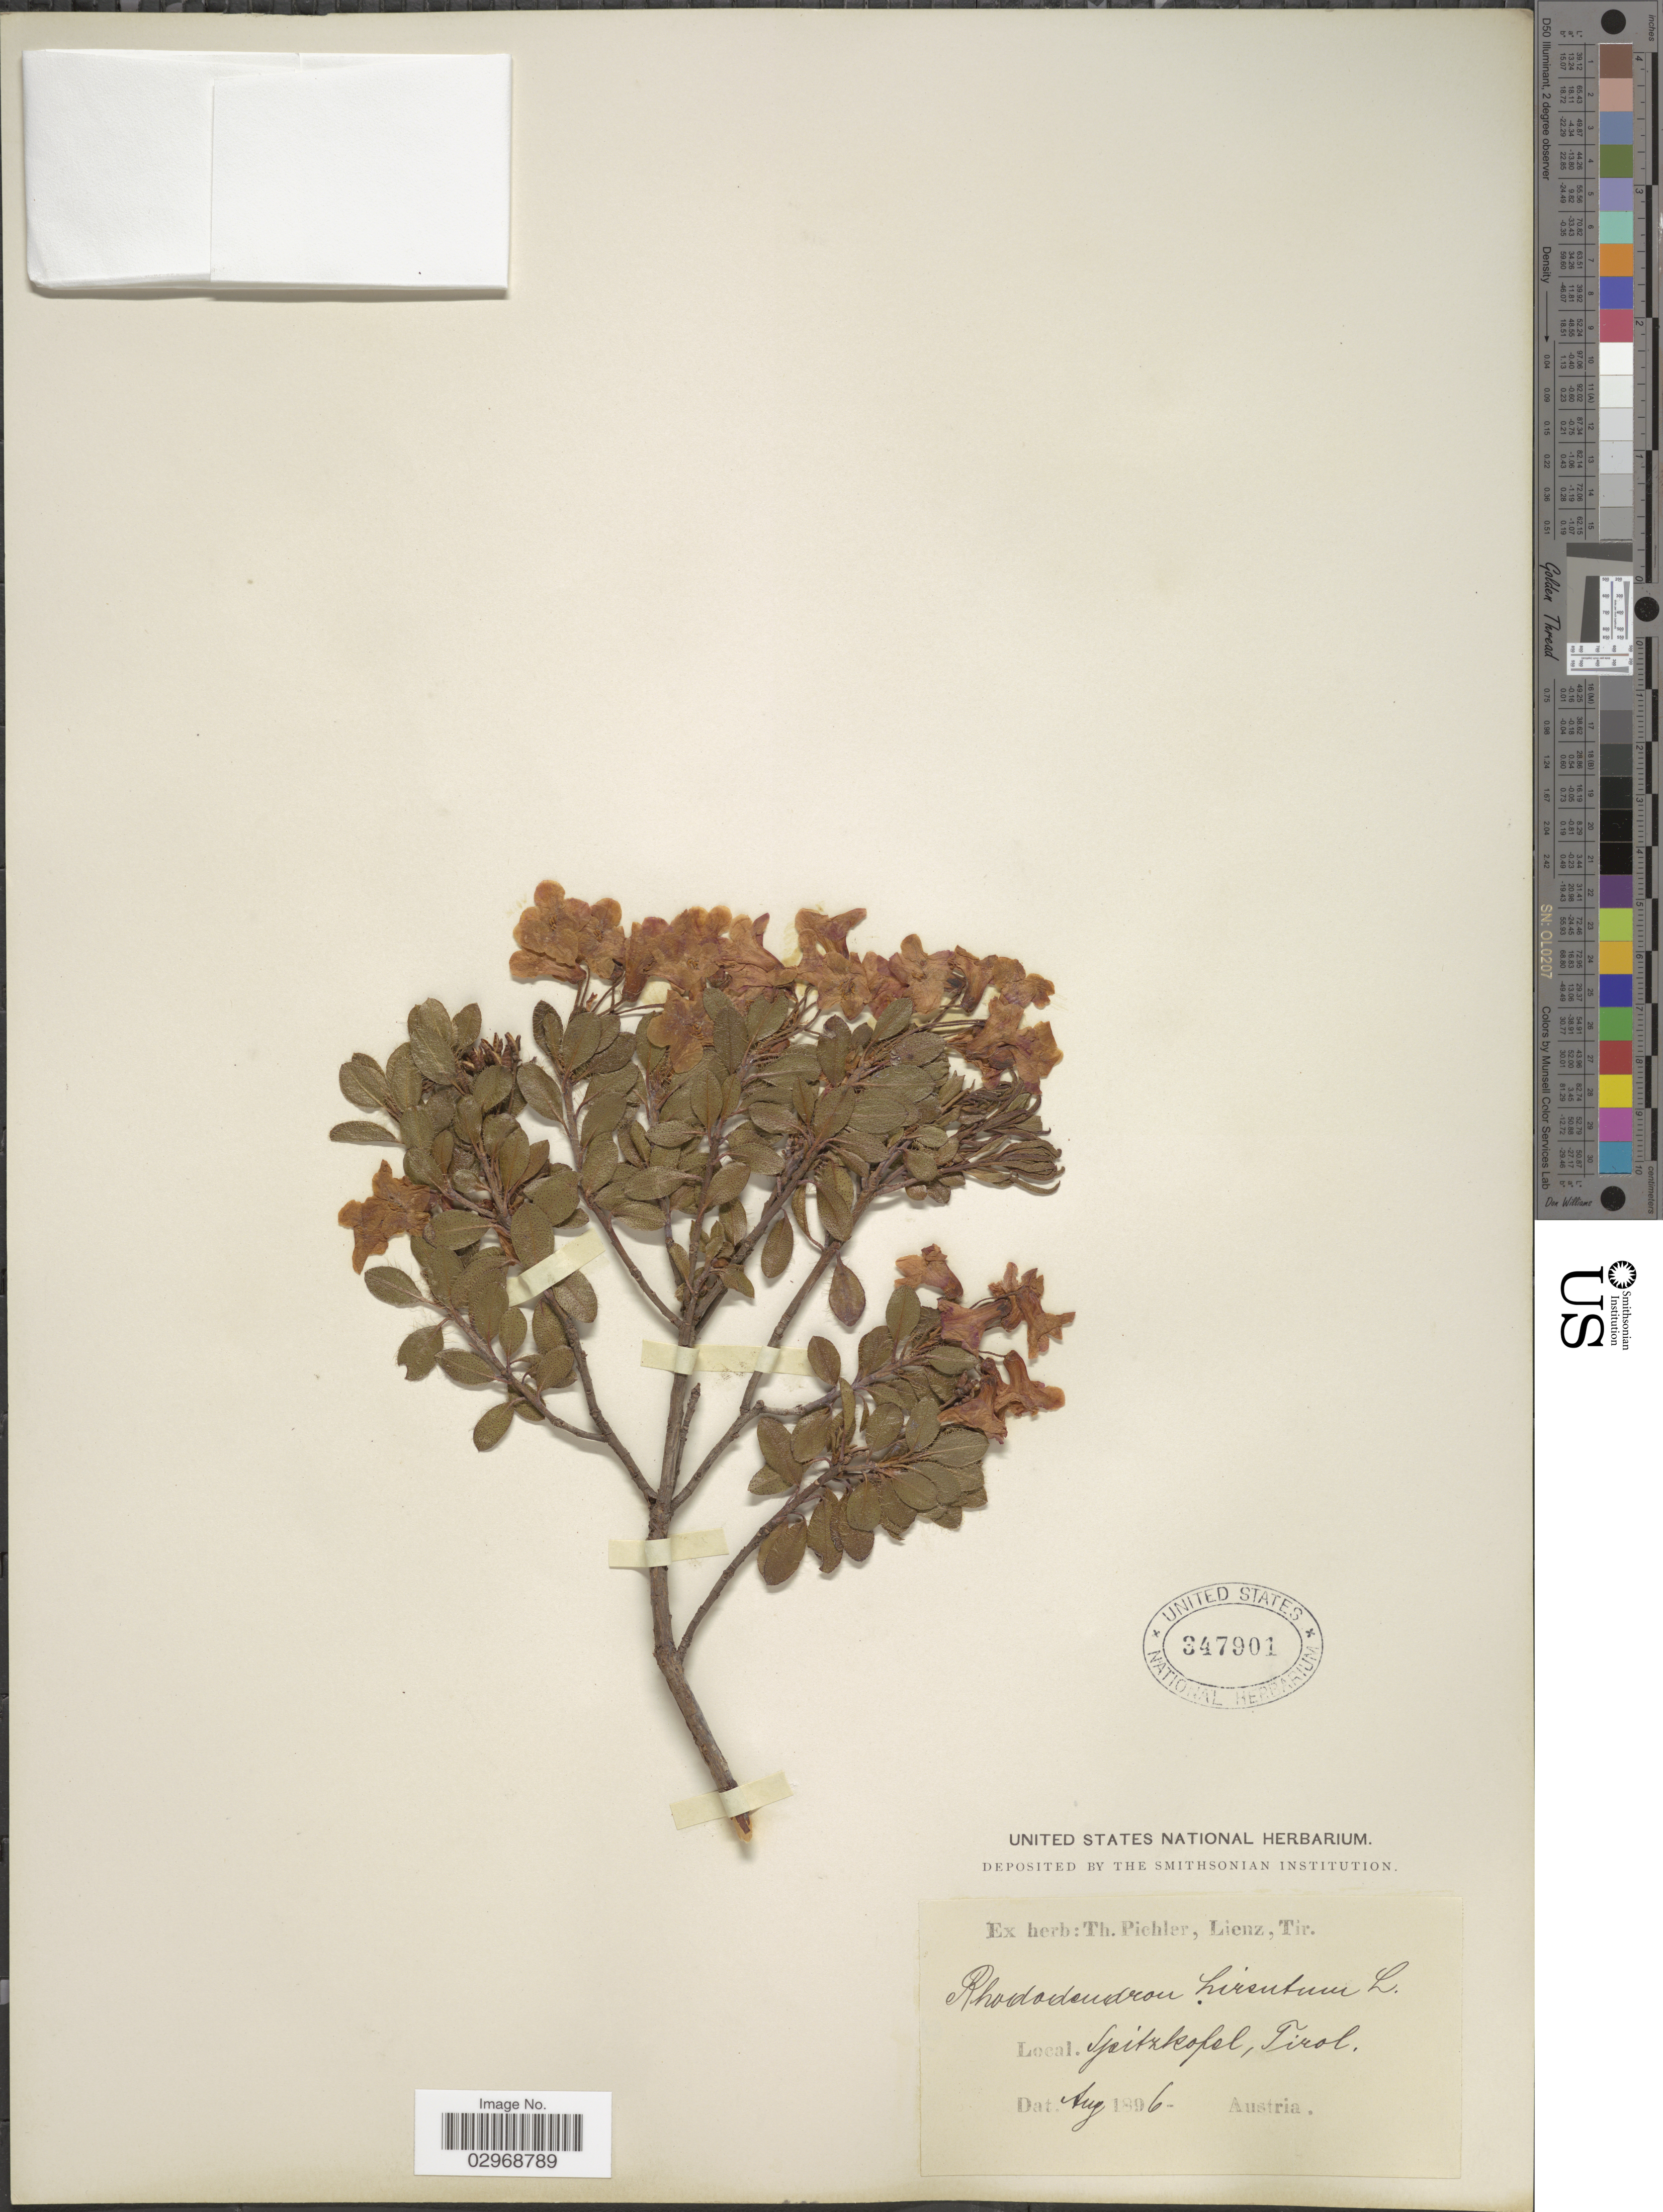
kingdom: Plantae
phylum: Tracheophyta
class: Magnoliopsida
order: Ericales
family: Ericaceae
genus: Rhododendron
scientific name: Rhododendron hirsutum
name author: L.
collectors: ex herb. T. Pichler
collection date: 1896-08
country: Austria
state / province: Tirol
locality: Spitzkofel, Tirol.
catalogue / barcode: US 347901